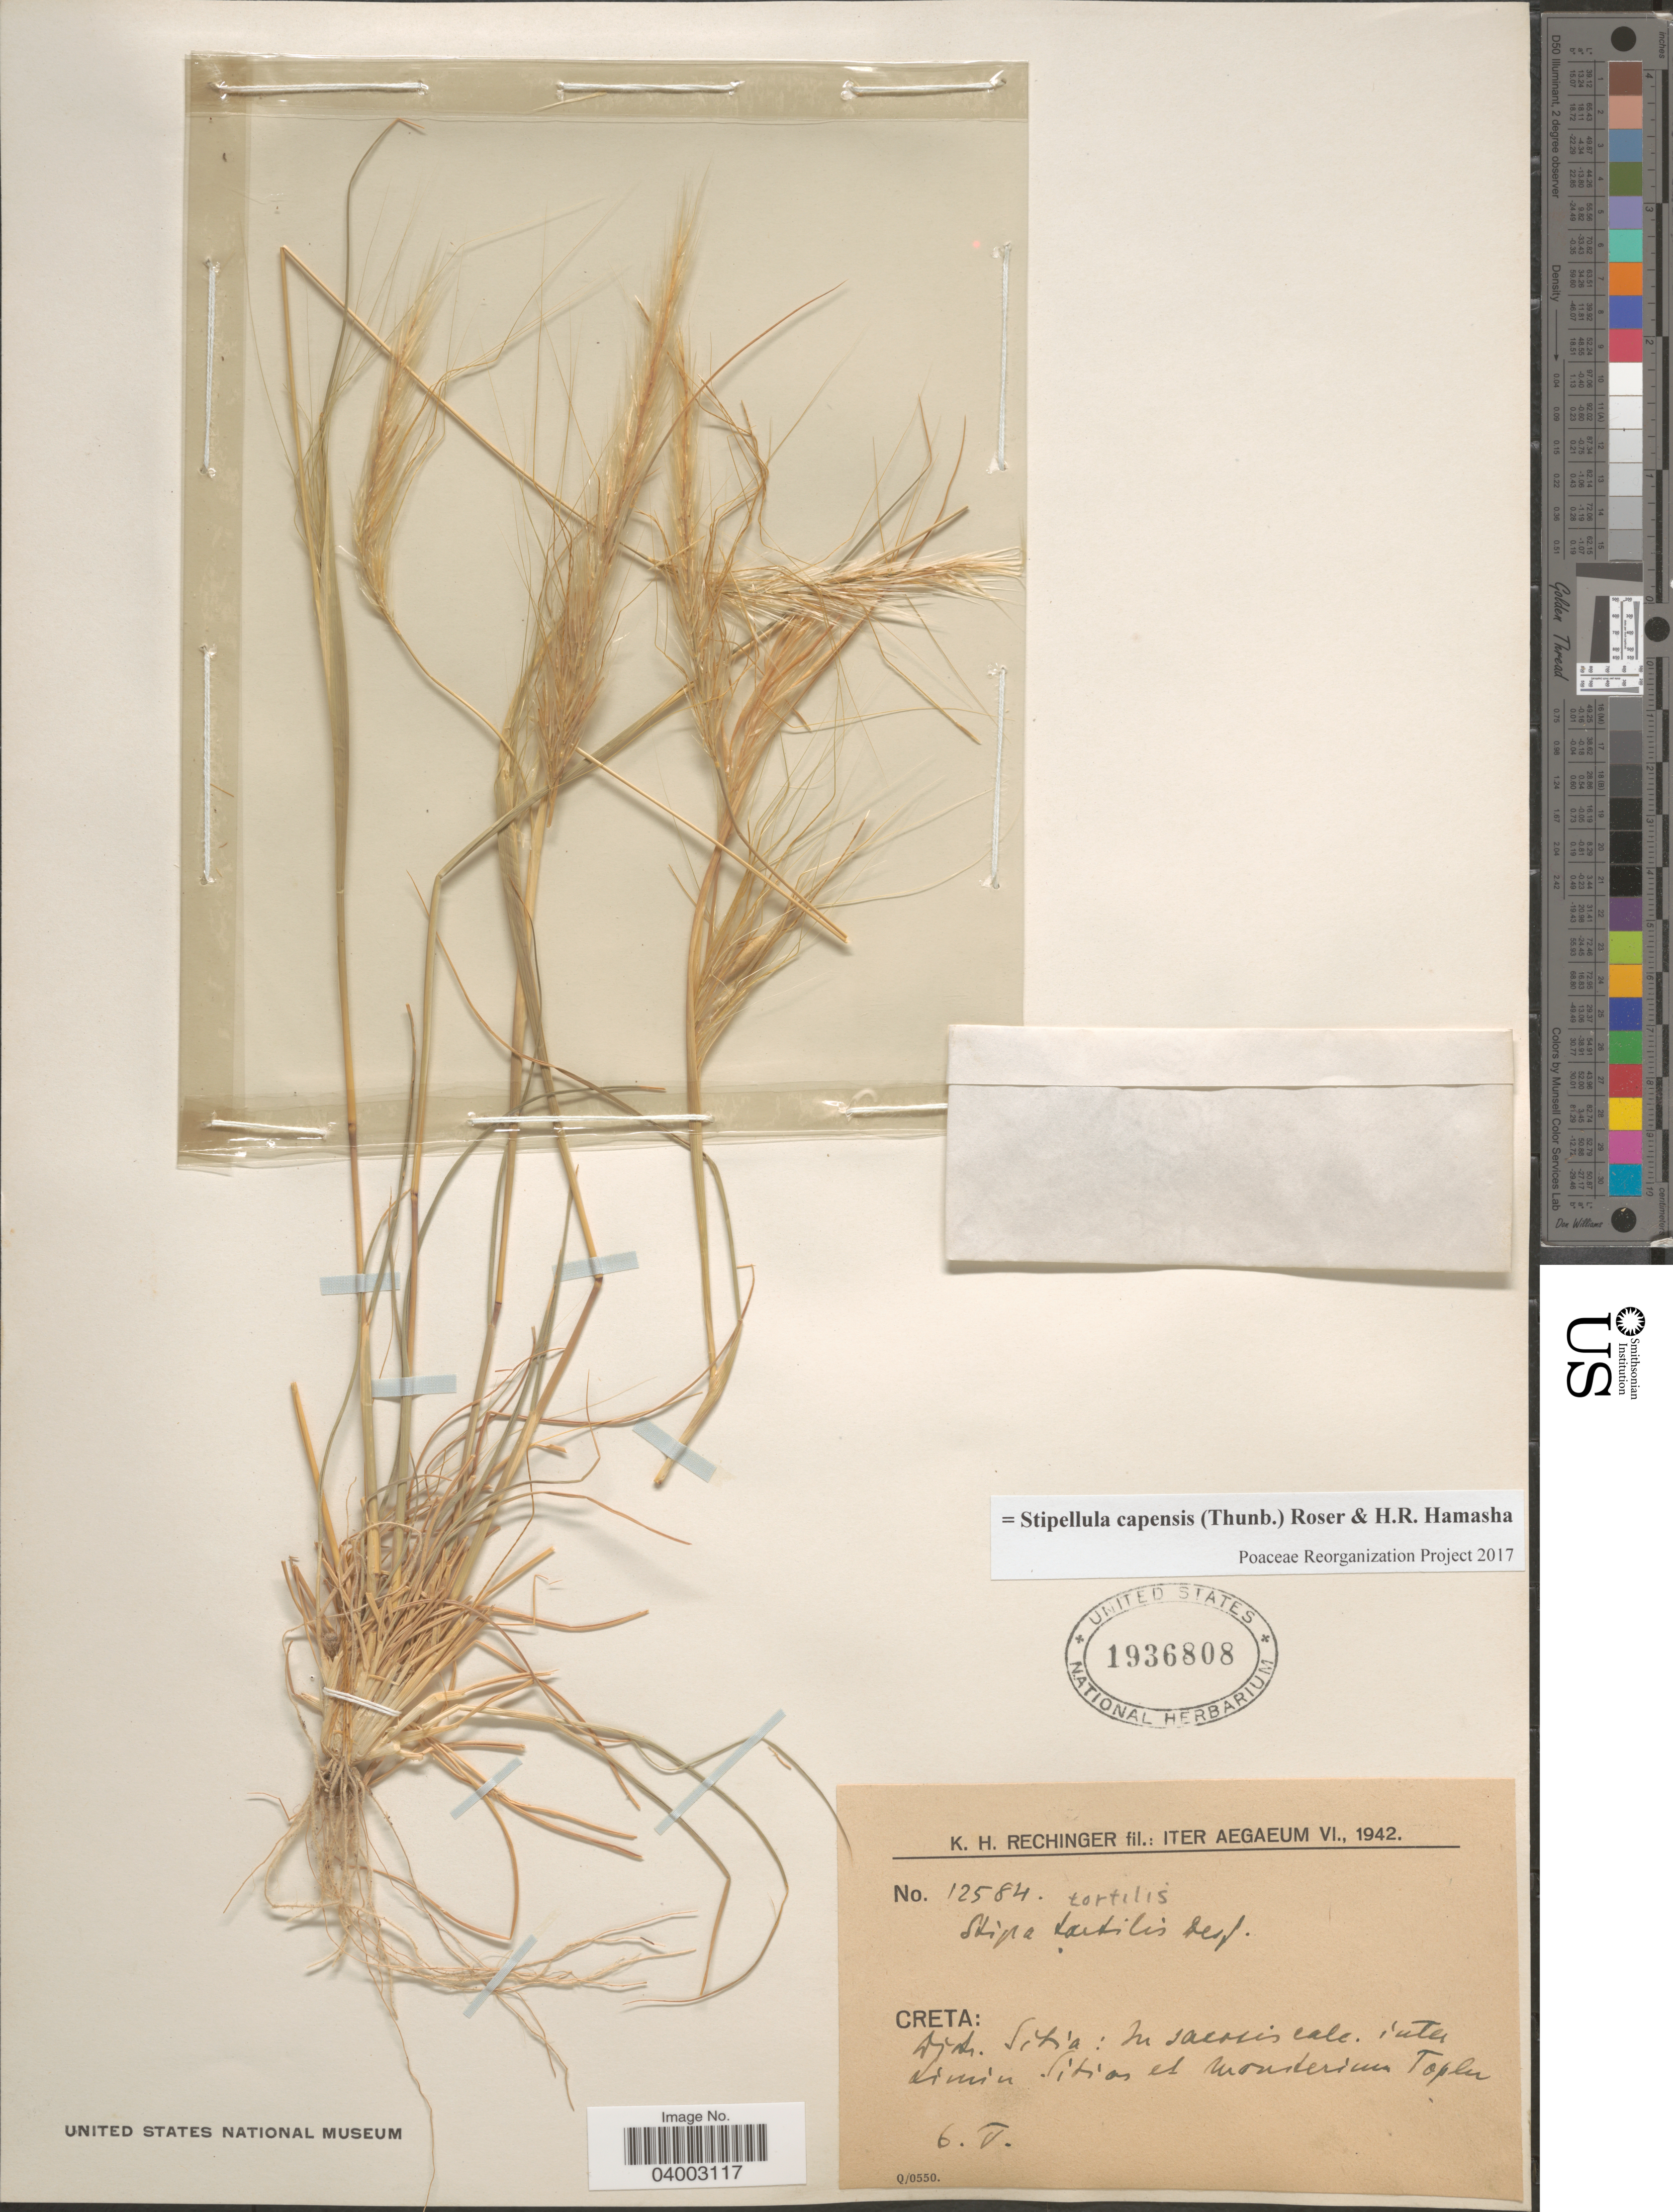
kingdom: Plantae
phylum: Tracheophyta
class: Liliopsida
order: Poales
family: Poaceae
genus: Stipellula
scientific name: Stipellula capensis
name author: (Thunb.) Röser & H. R. Hamasha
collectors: K. H. Rechinger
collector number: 12584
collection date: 1942-05-06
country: Greece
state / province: Crete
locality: Iter Aegaeum. Creta: Distr. Sitia: In saxosis calc. inter Limin Sitias et monterium Toplu.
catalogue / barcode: US 1936808